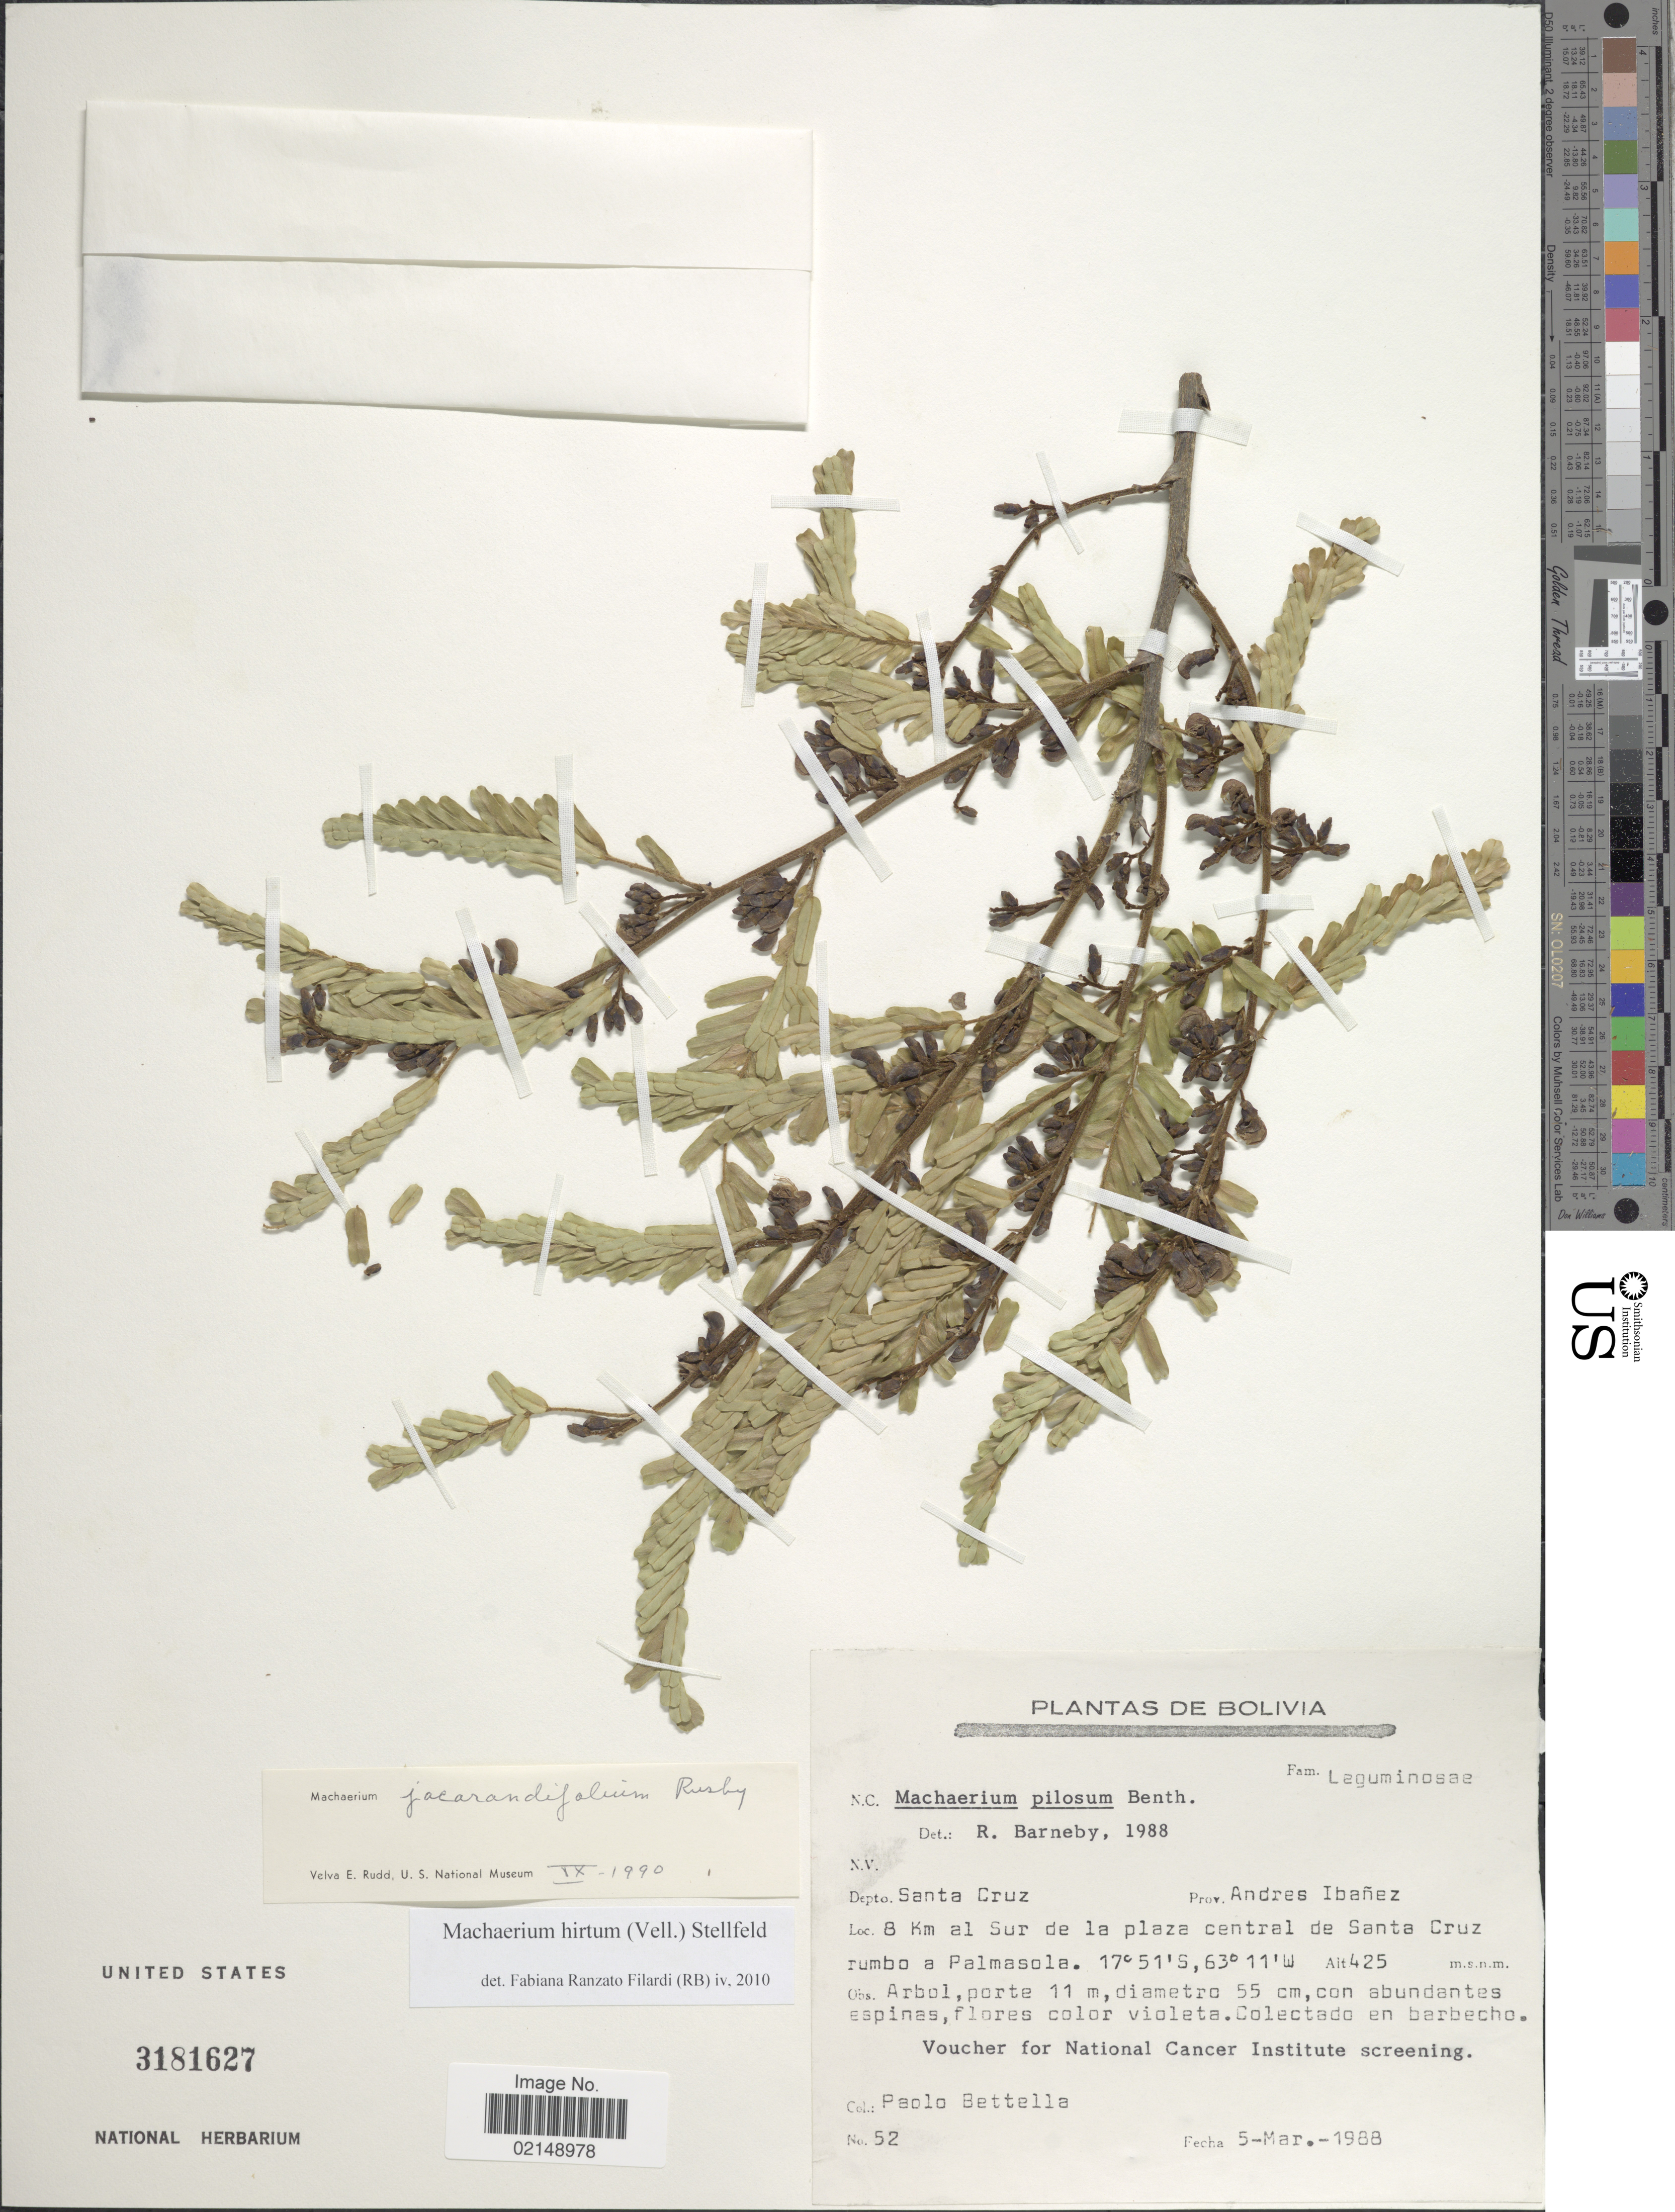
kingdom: Plantae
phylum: Tracheophyta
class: Magnoliopsida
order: Fabales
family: Fabaceae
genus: Machaerium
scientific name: Machaerium hirtum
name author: (Vell.) Stellfeld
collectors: P. Bettella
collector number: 52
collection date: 1988-03-05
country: Bolivia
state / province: Santa Cruz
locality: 8 Km al Sur de la plaza central de Santa Cruz rumbo a Palmasola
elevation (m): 425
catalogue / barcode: US 3181627